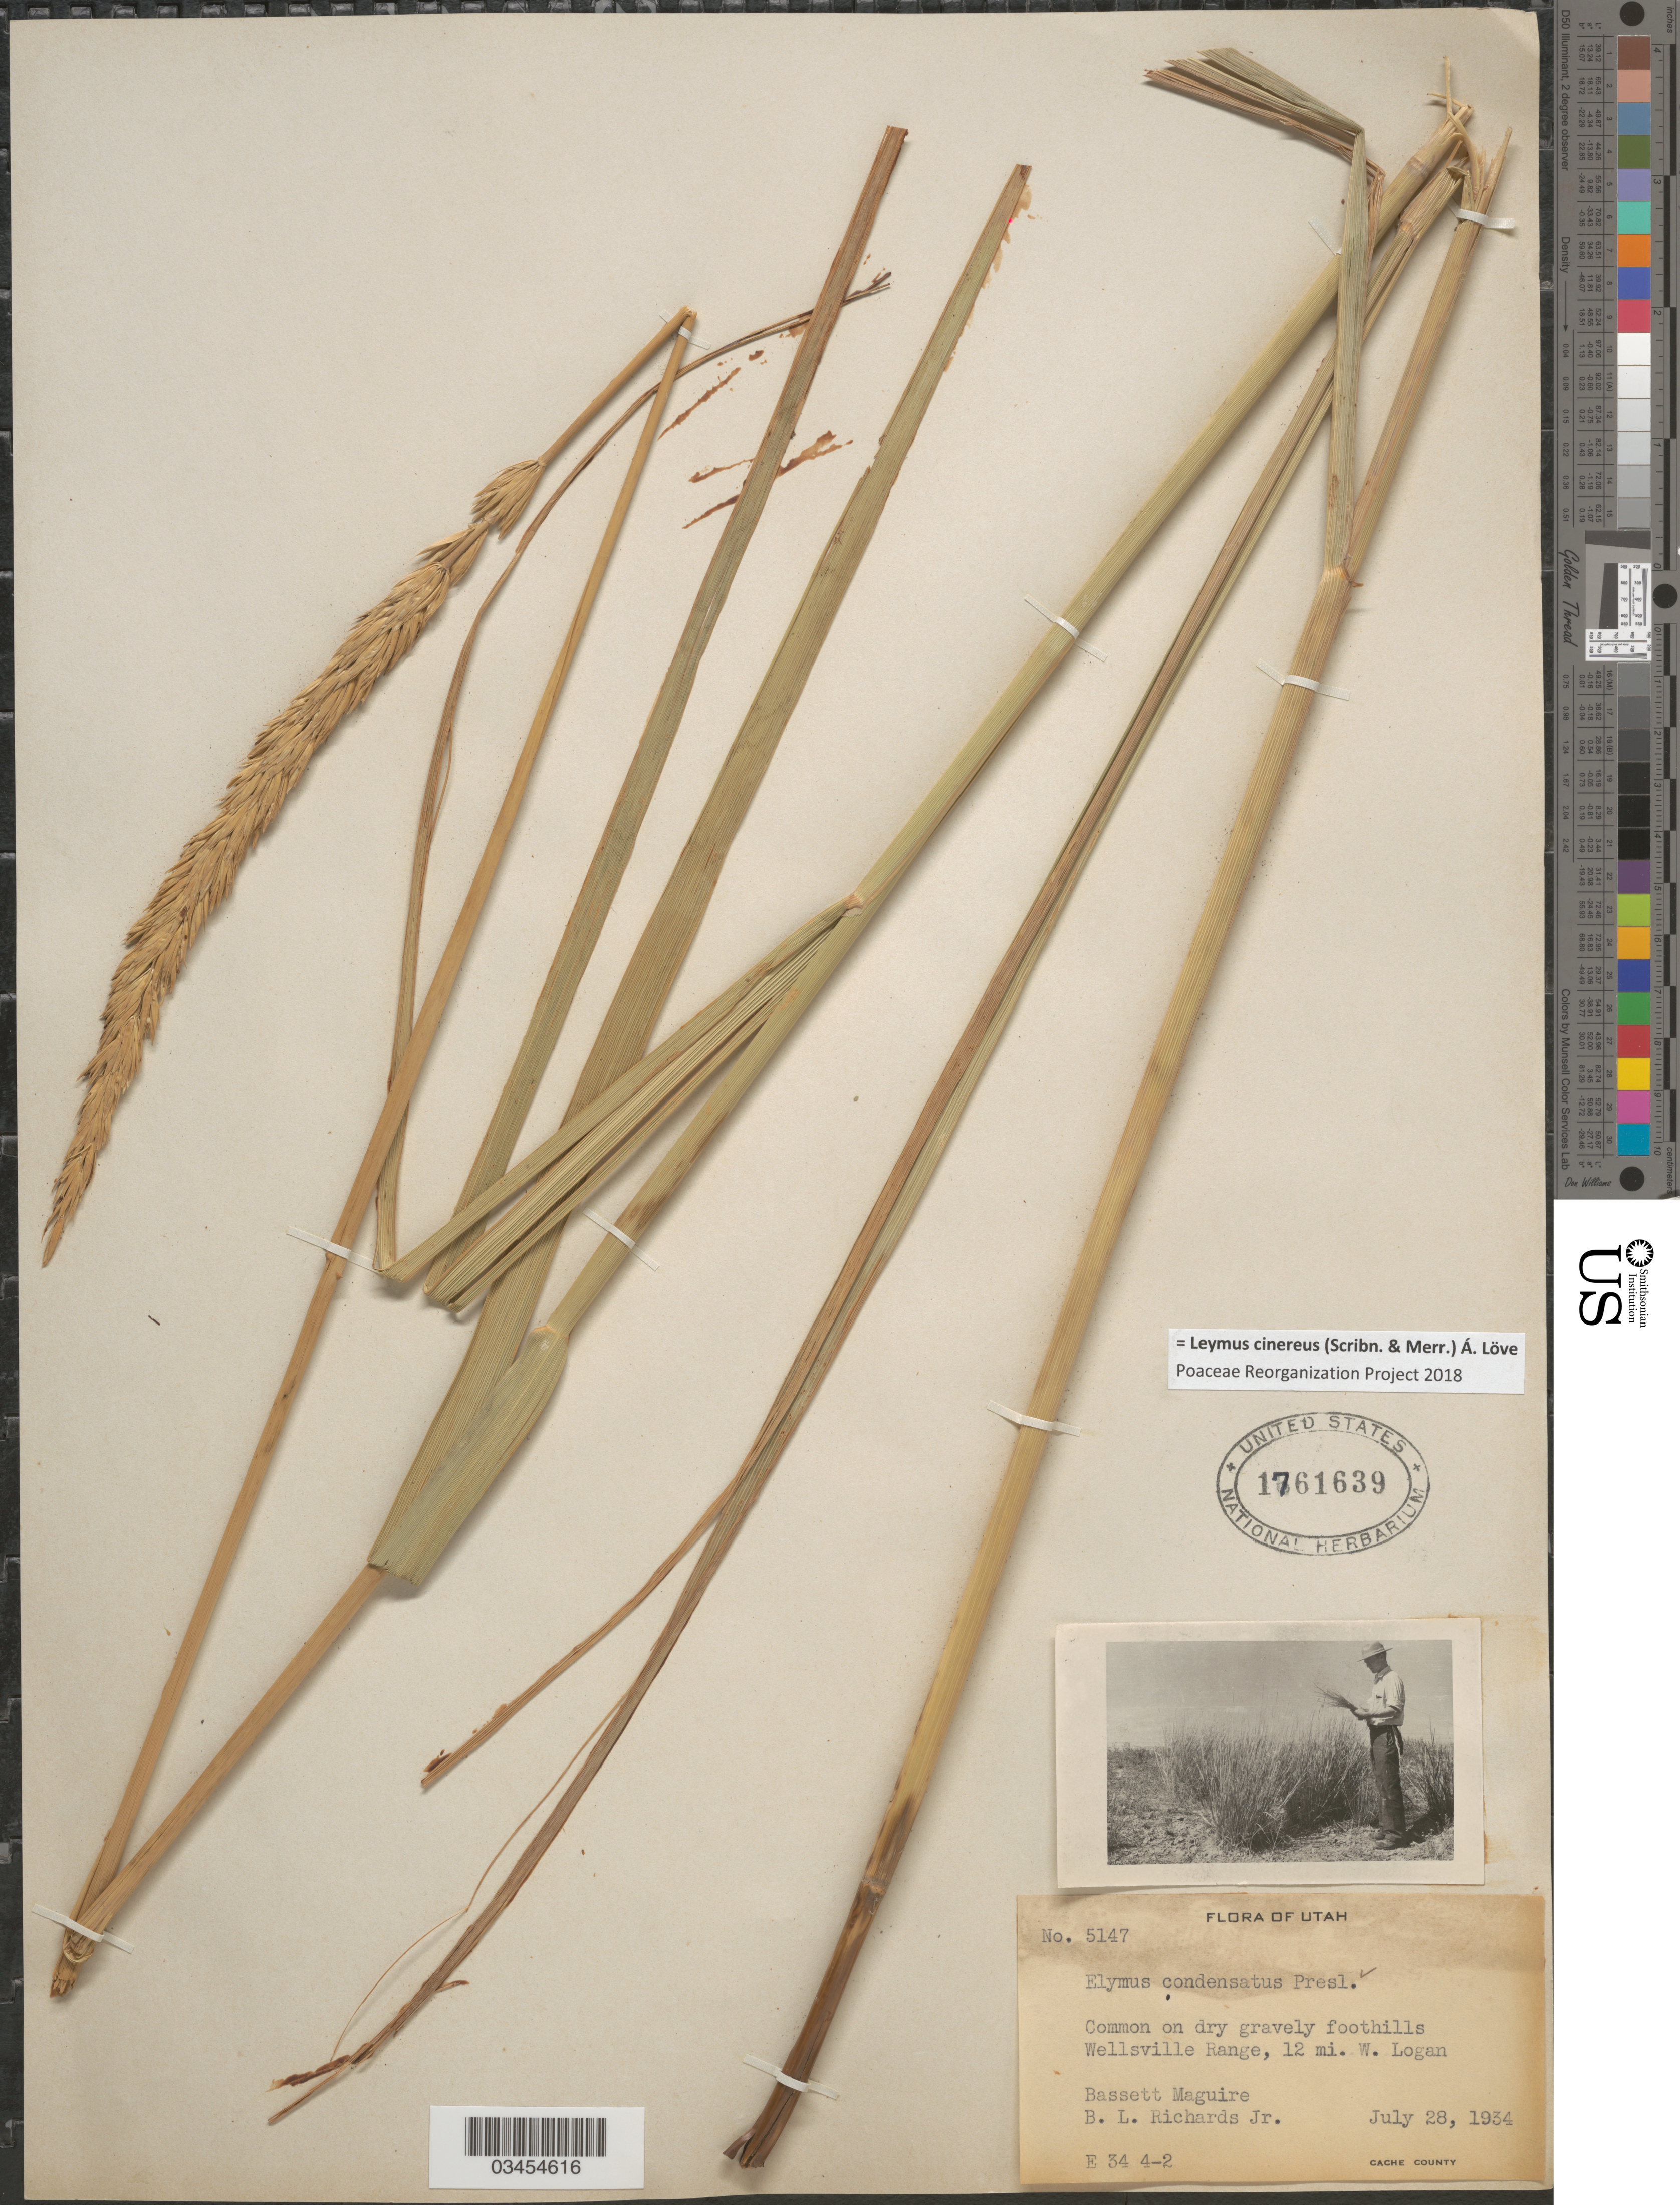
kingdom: Plantae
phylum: Tracheophyta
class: Liliopsida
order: Poales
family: Poaceae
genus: Leymus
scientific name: Leymus cinereus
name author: (Scribn. & Merr.) Á. Löve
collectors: B. Maguire & B. Richards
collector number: E344-2?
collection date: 1934-07-28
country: United States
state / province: Utah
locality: Common in dry gravely foothills. Wellsville Range, 12 mi. W. Logan. Cache County.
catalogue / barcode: US 1761639